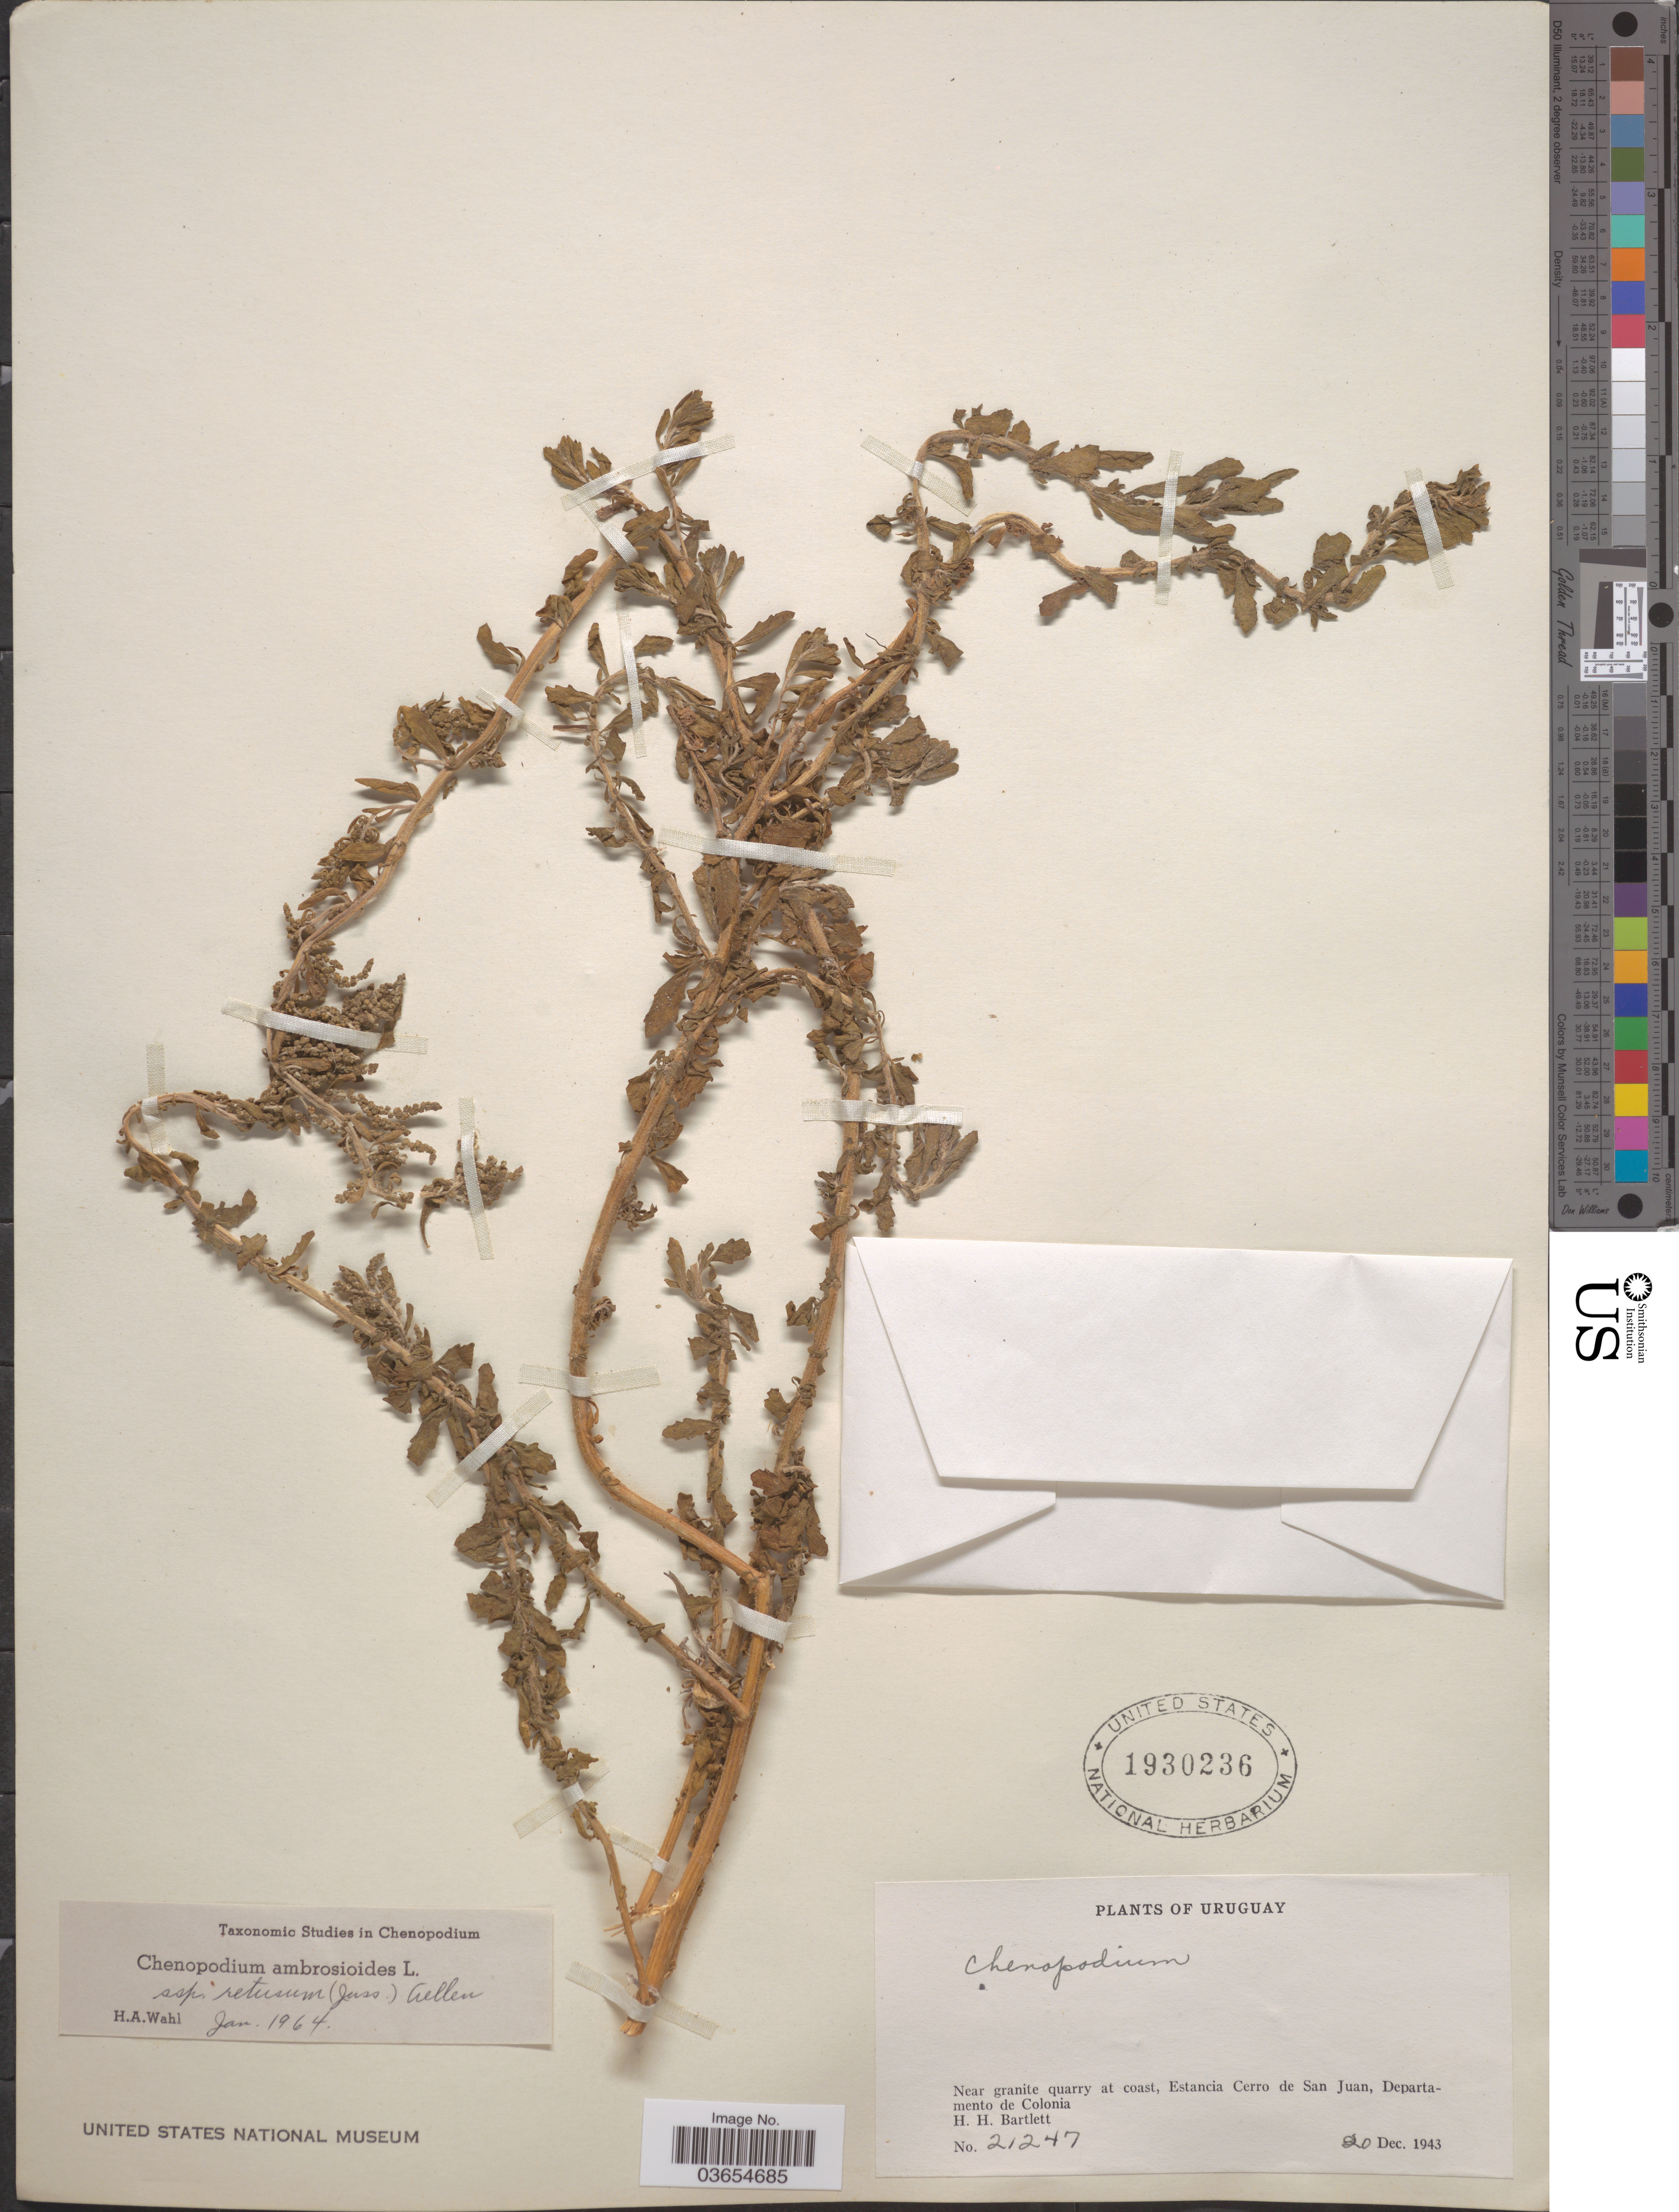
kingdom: Plantae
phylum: Tracheophyta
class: Magnoliopsida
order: Caryophyllales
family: Amaranthaceae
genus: Chenopodium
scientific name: Chenopodium retusum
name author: (Moq.) Juss. ex Moq.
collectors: H. H. Bartlett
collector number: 21247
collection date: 1943-12-20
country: Uruguay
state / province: Colonia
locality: Near granite quarry at coast, Estancia Cerro de San Juan, Departamento de Colonia.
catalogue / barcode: US 1930236